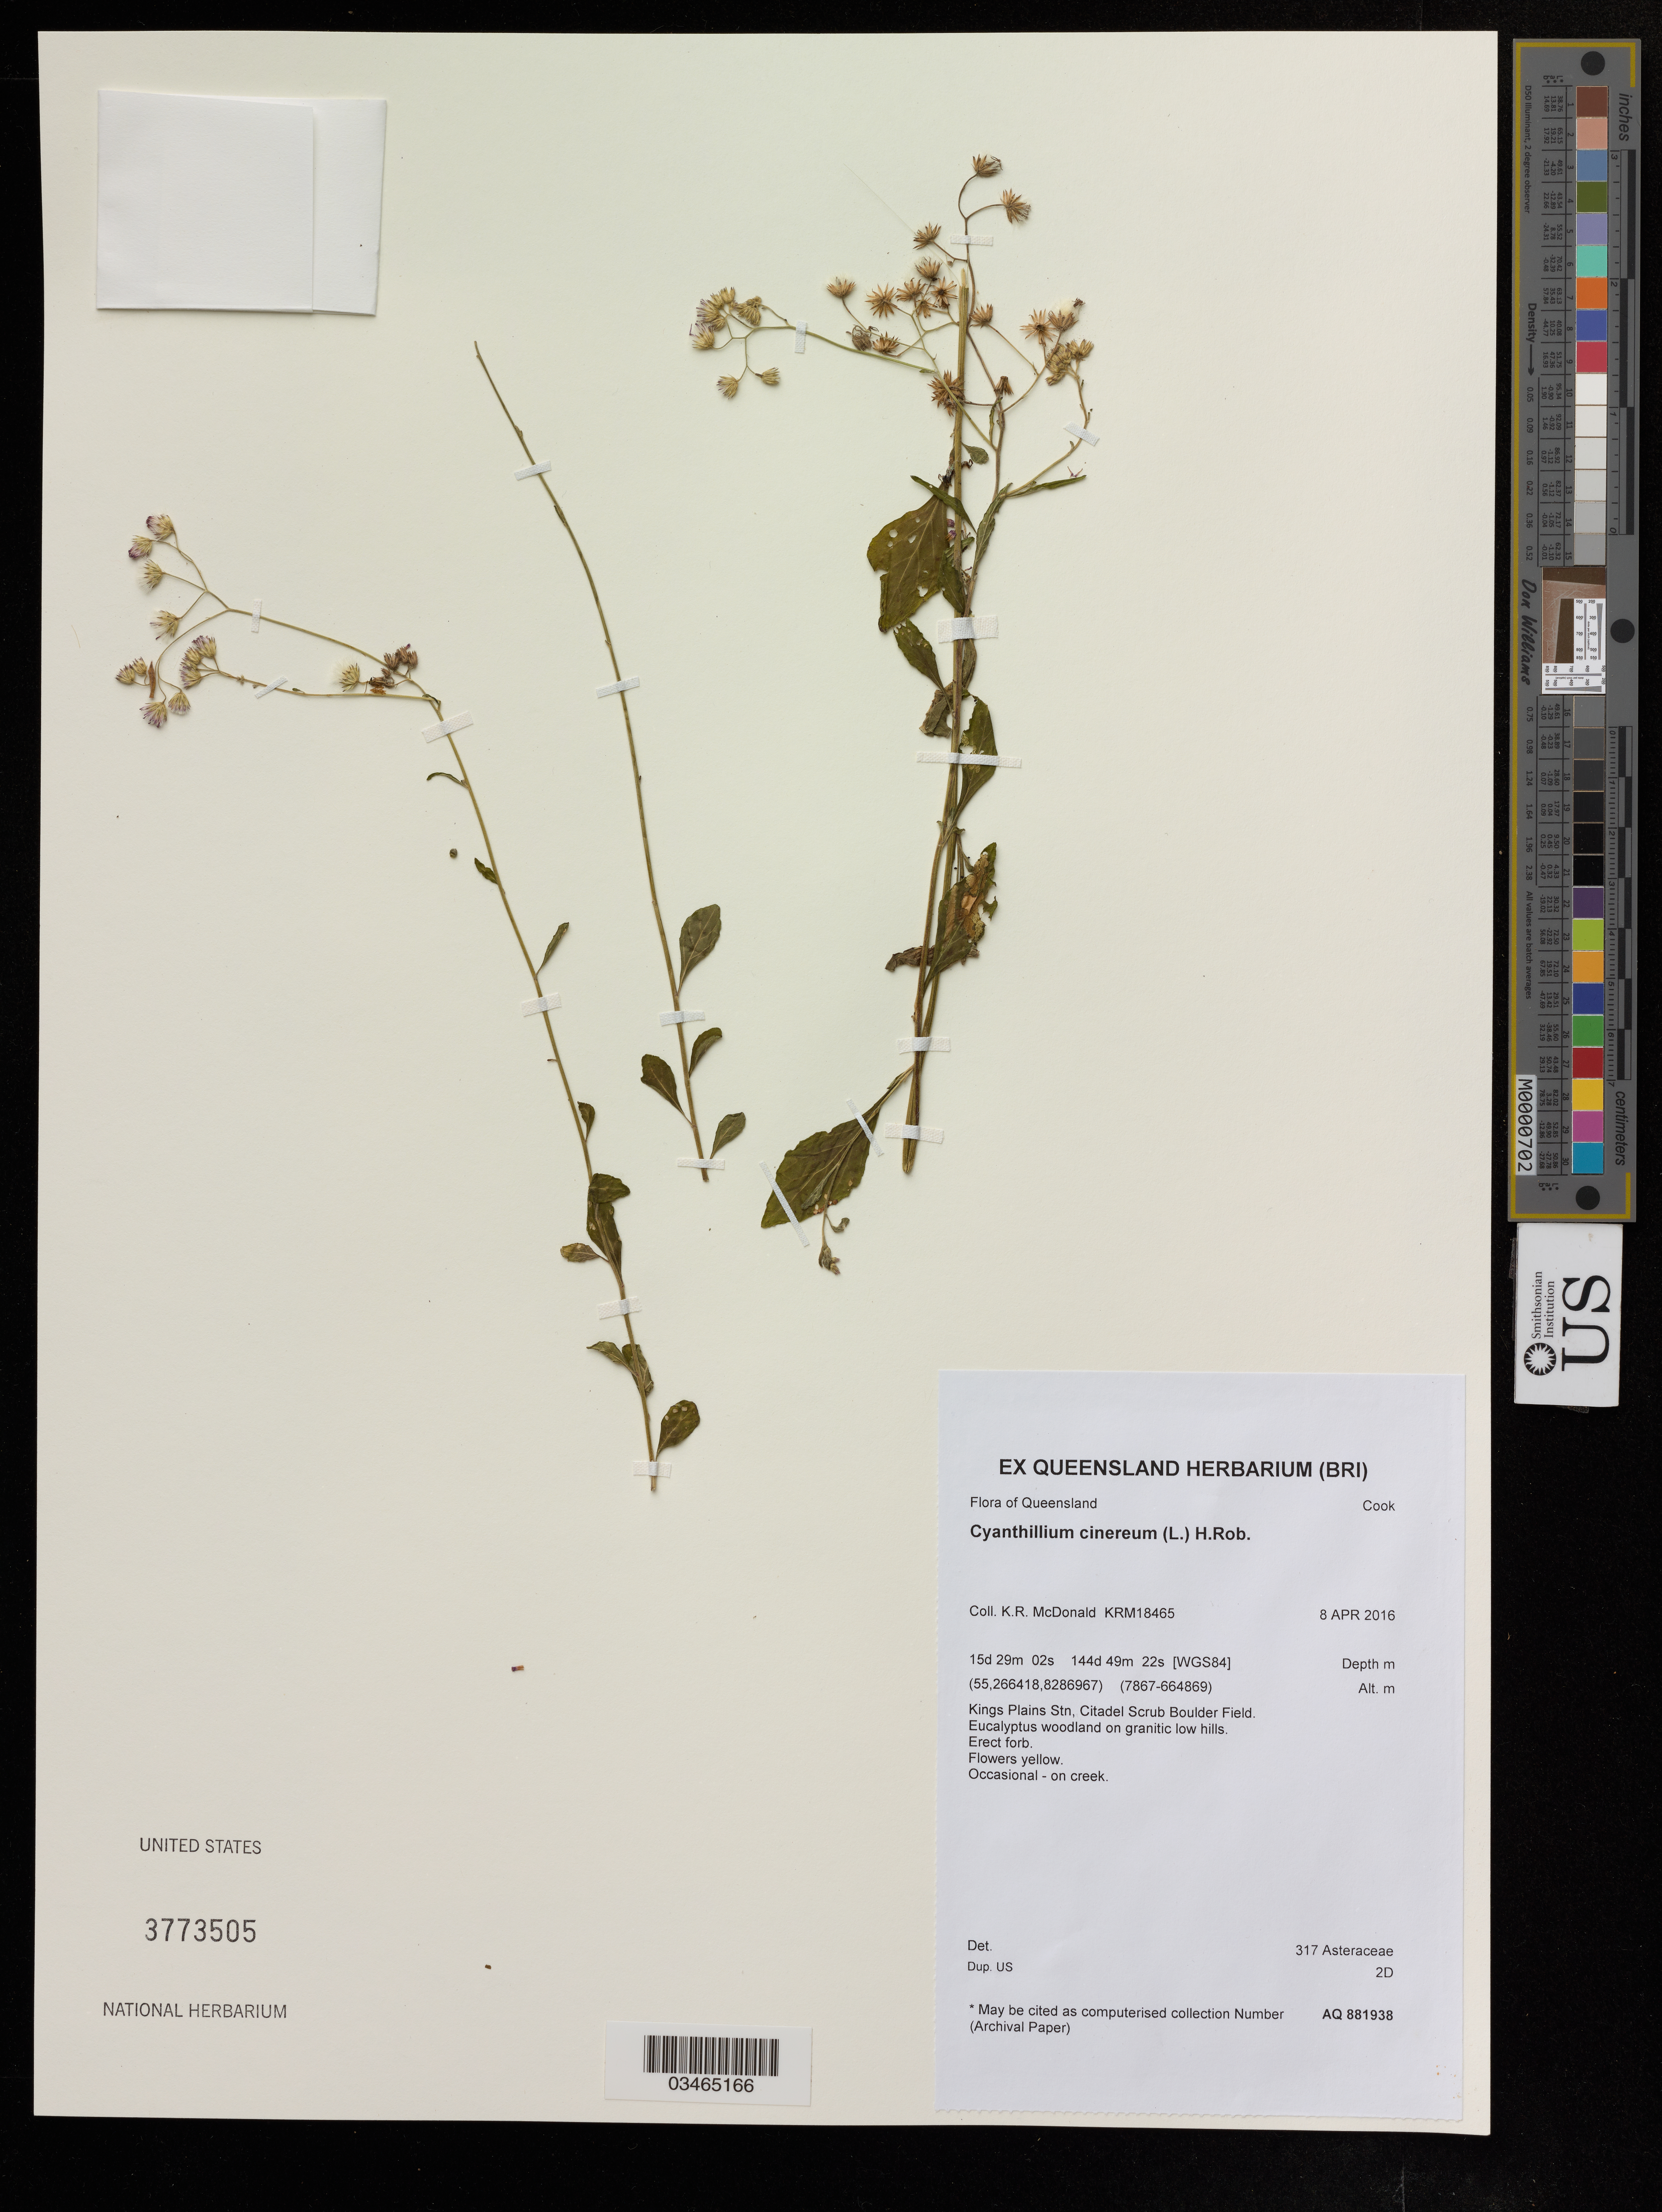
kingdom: Plantae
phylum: Tracheophyta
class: Magnoliopsida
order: Asterales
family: Asteraceae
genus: Cyanthillium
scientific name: Cyanthillium cinereum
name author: (L.) H. Rob.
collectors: K. McDonald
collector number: KRM18465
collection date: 2016-04-08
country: Australia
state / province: Queensland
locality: Kings Plains Stn, Citadel Scrub Boulder Field.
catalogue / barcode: US 3773505